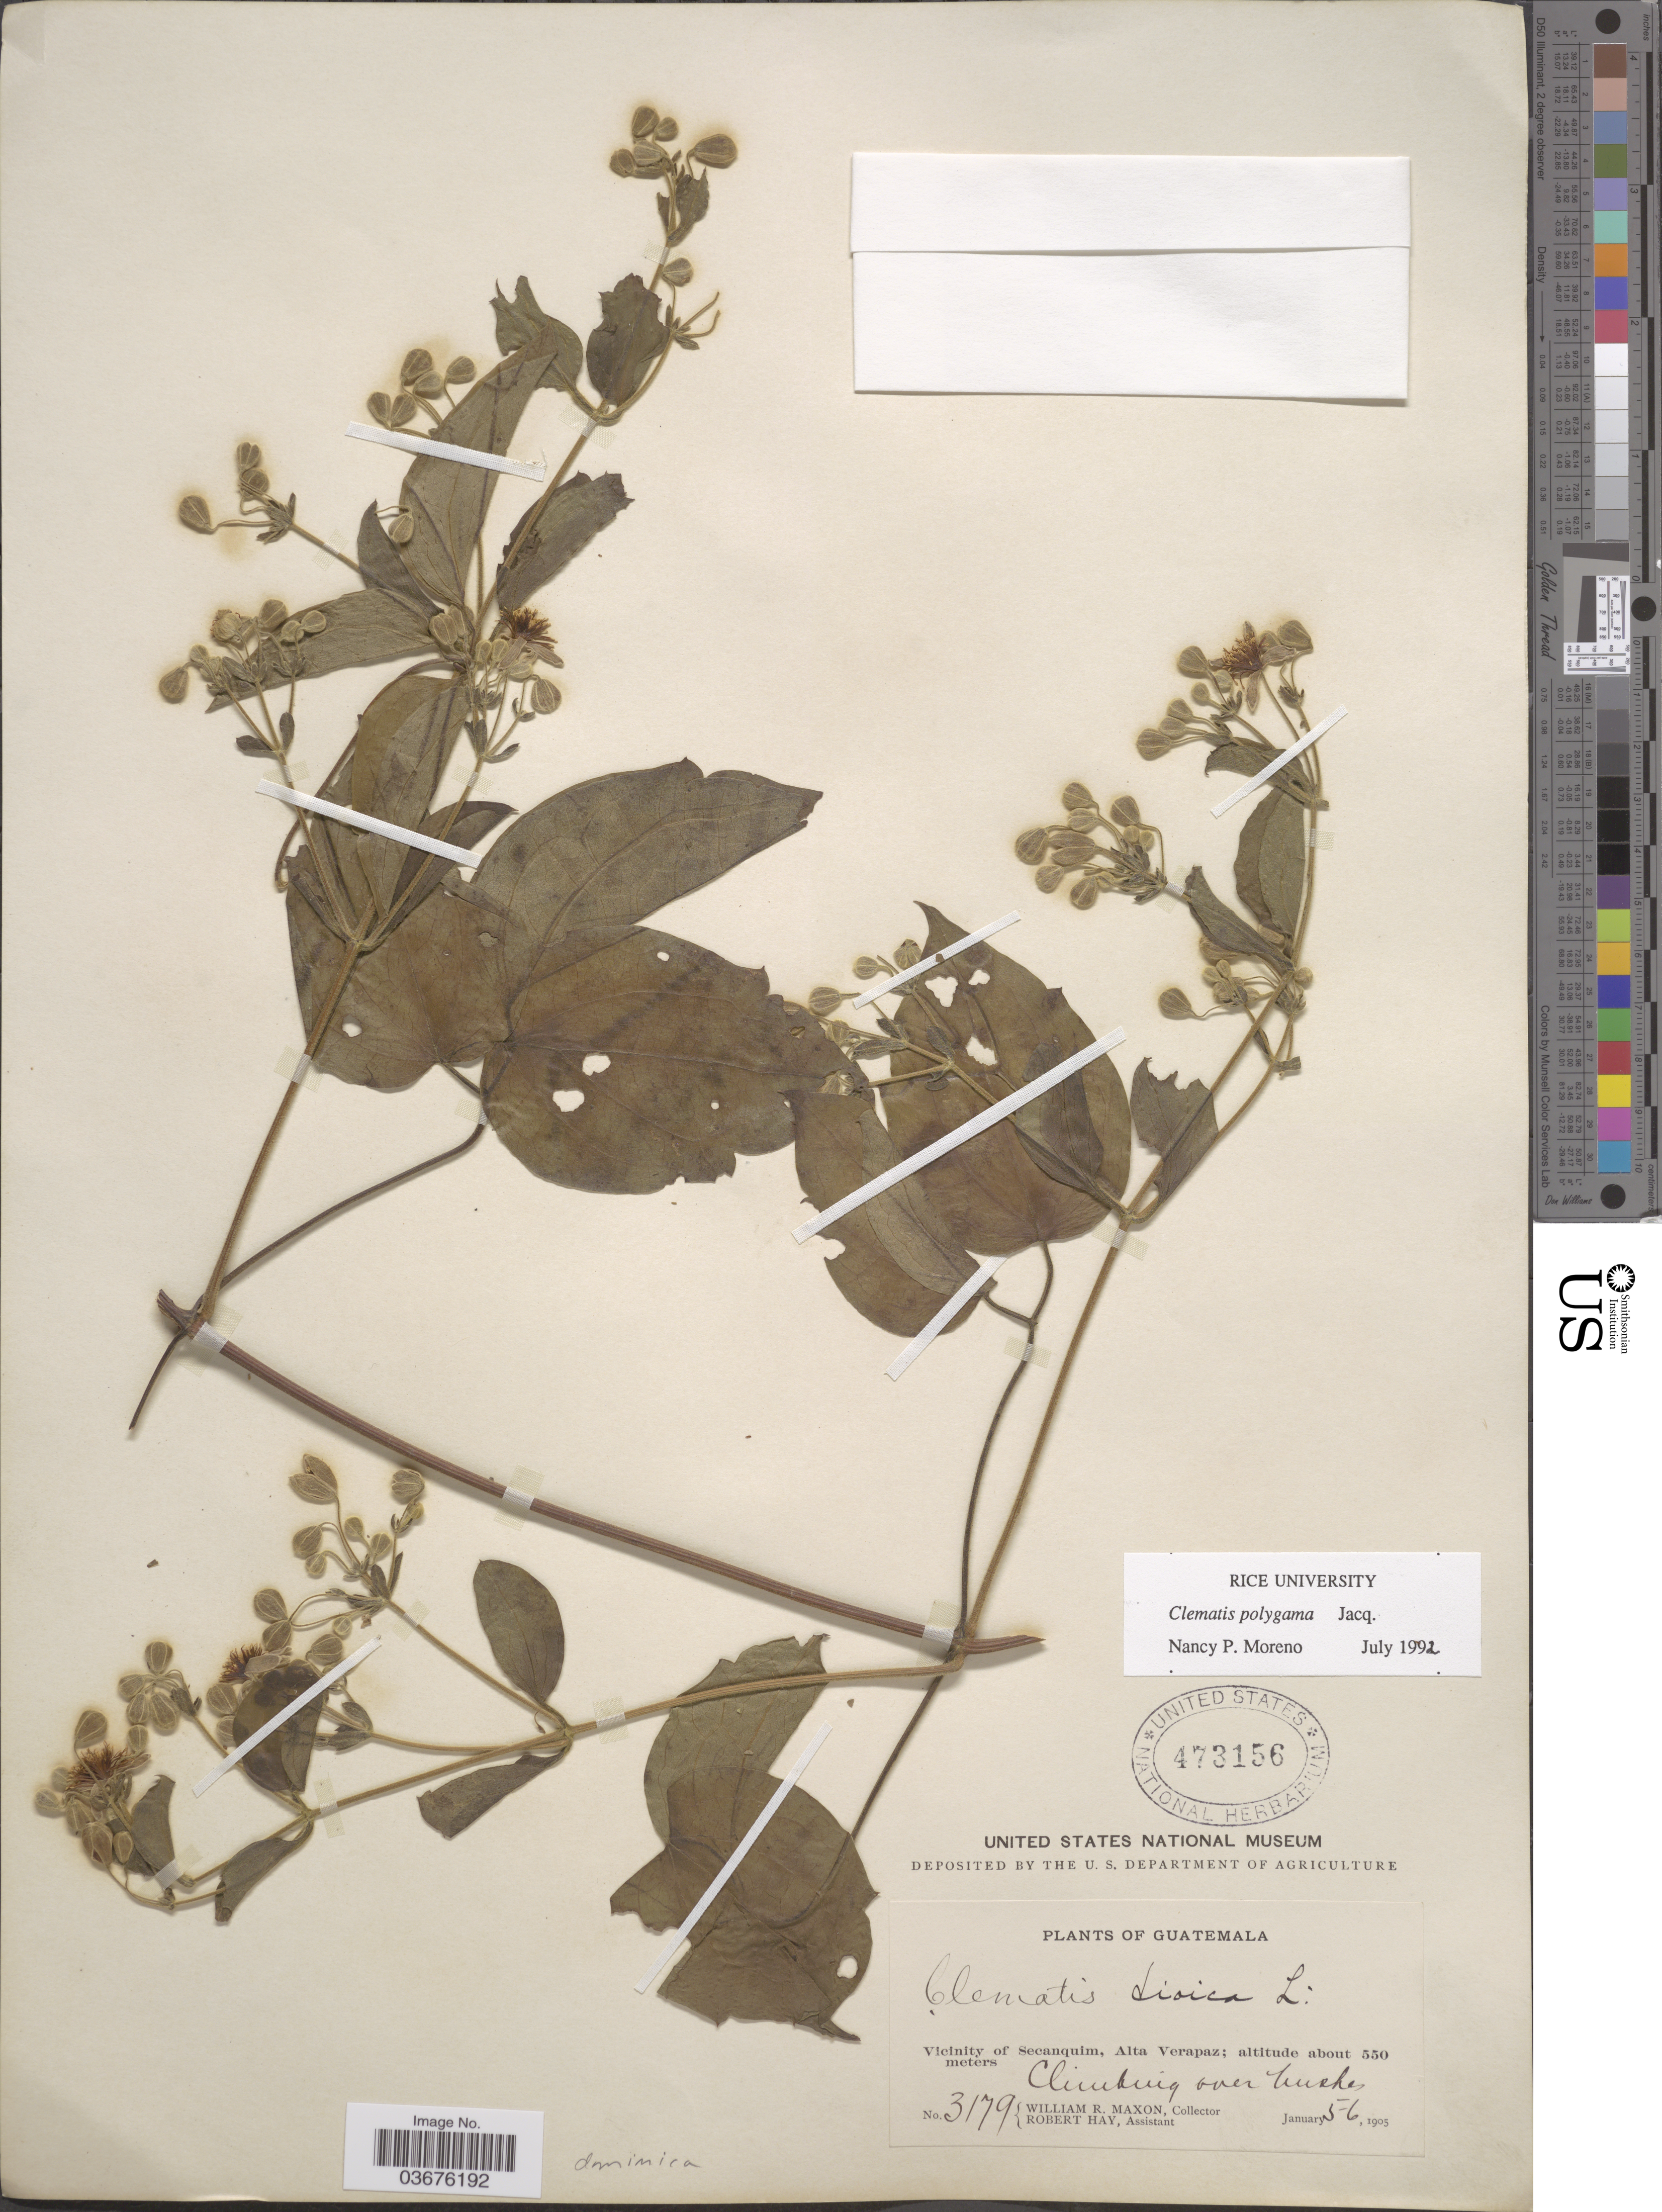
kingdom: Plantae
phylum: Tracheophyta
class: Magnoliopsida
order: Ranunculales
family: Ranunculaceae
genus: Clematis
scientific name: Clematis polygama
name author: Jacq.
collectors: W. R. Maxon & R. Hay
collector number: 3179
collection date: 1905-01-05/1905-01-06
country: Guatemala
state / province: Alta Verapaz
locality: Vicinity of Secanquim.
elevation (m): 550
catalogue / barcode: US 473156